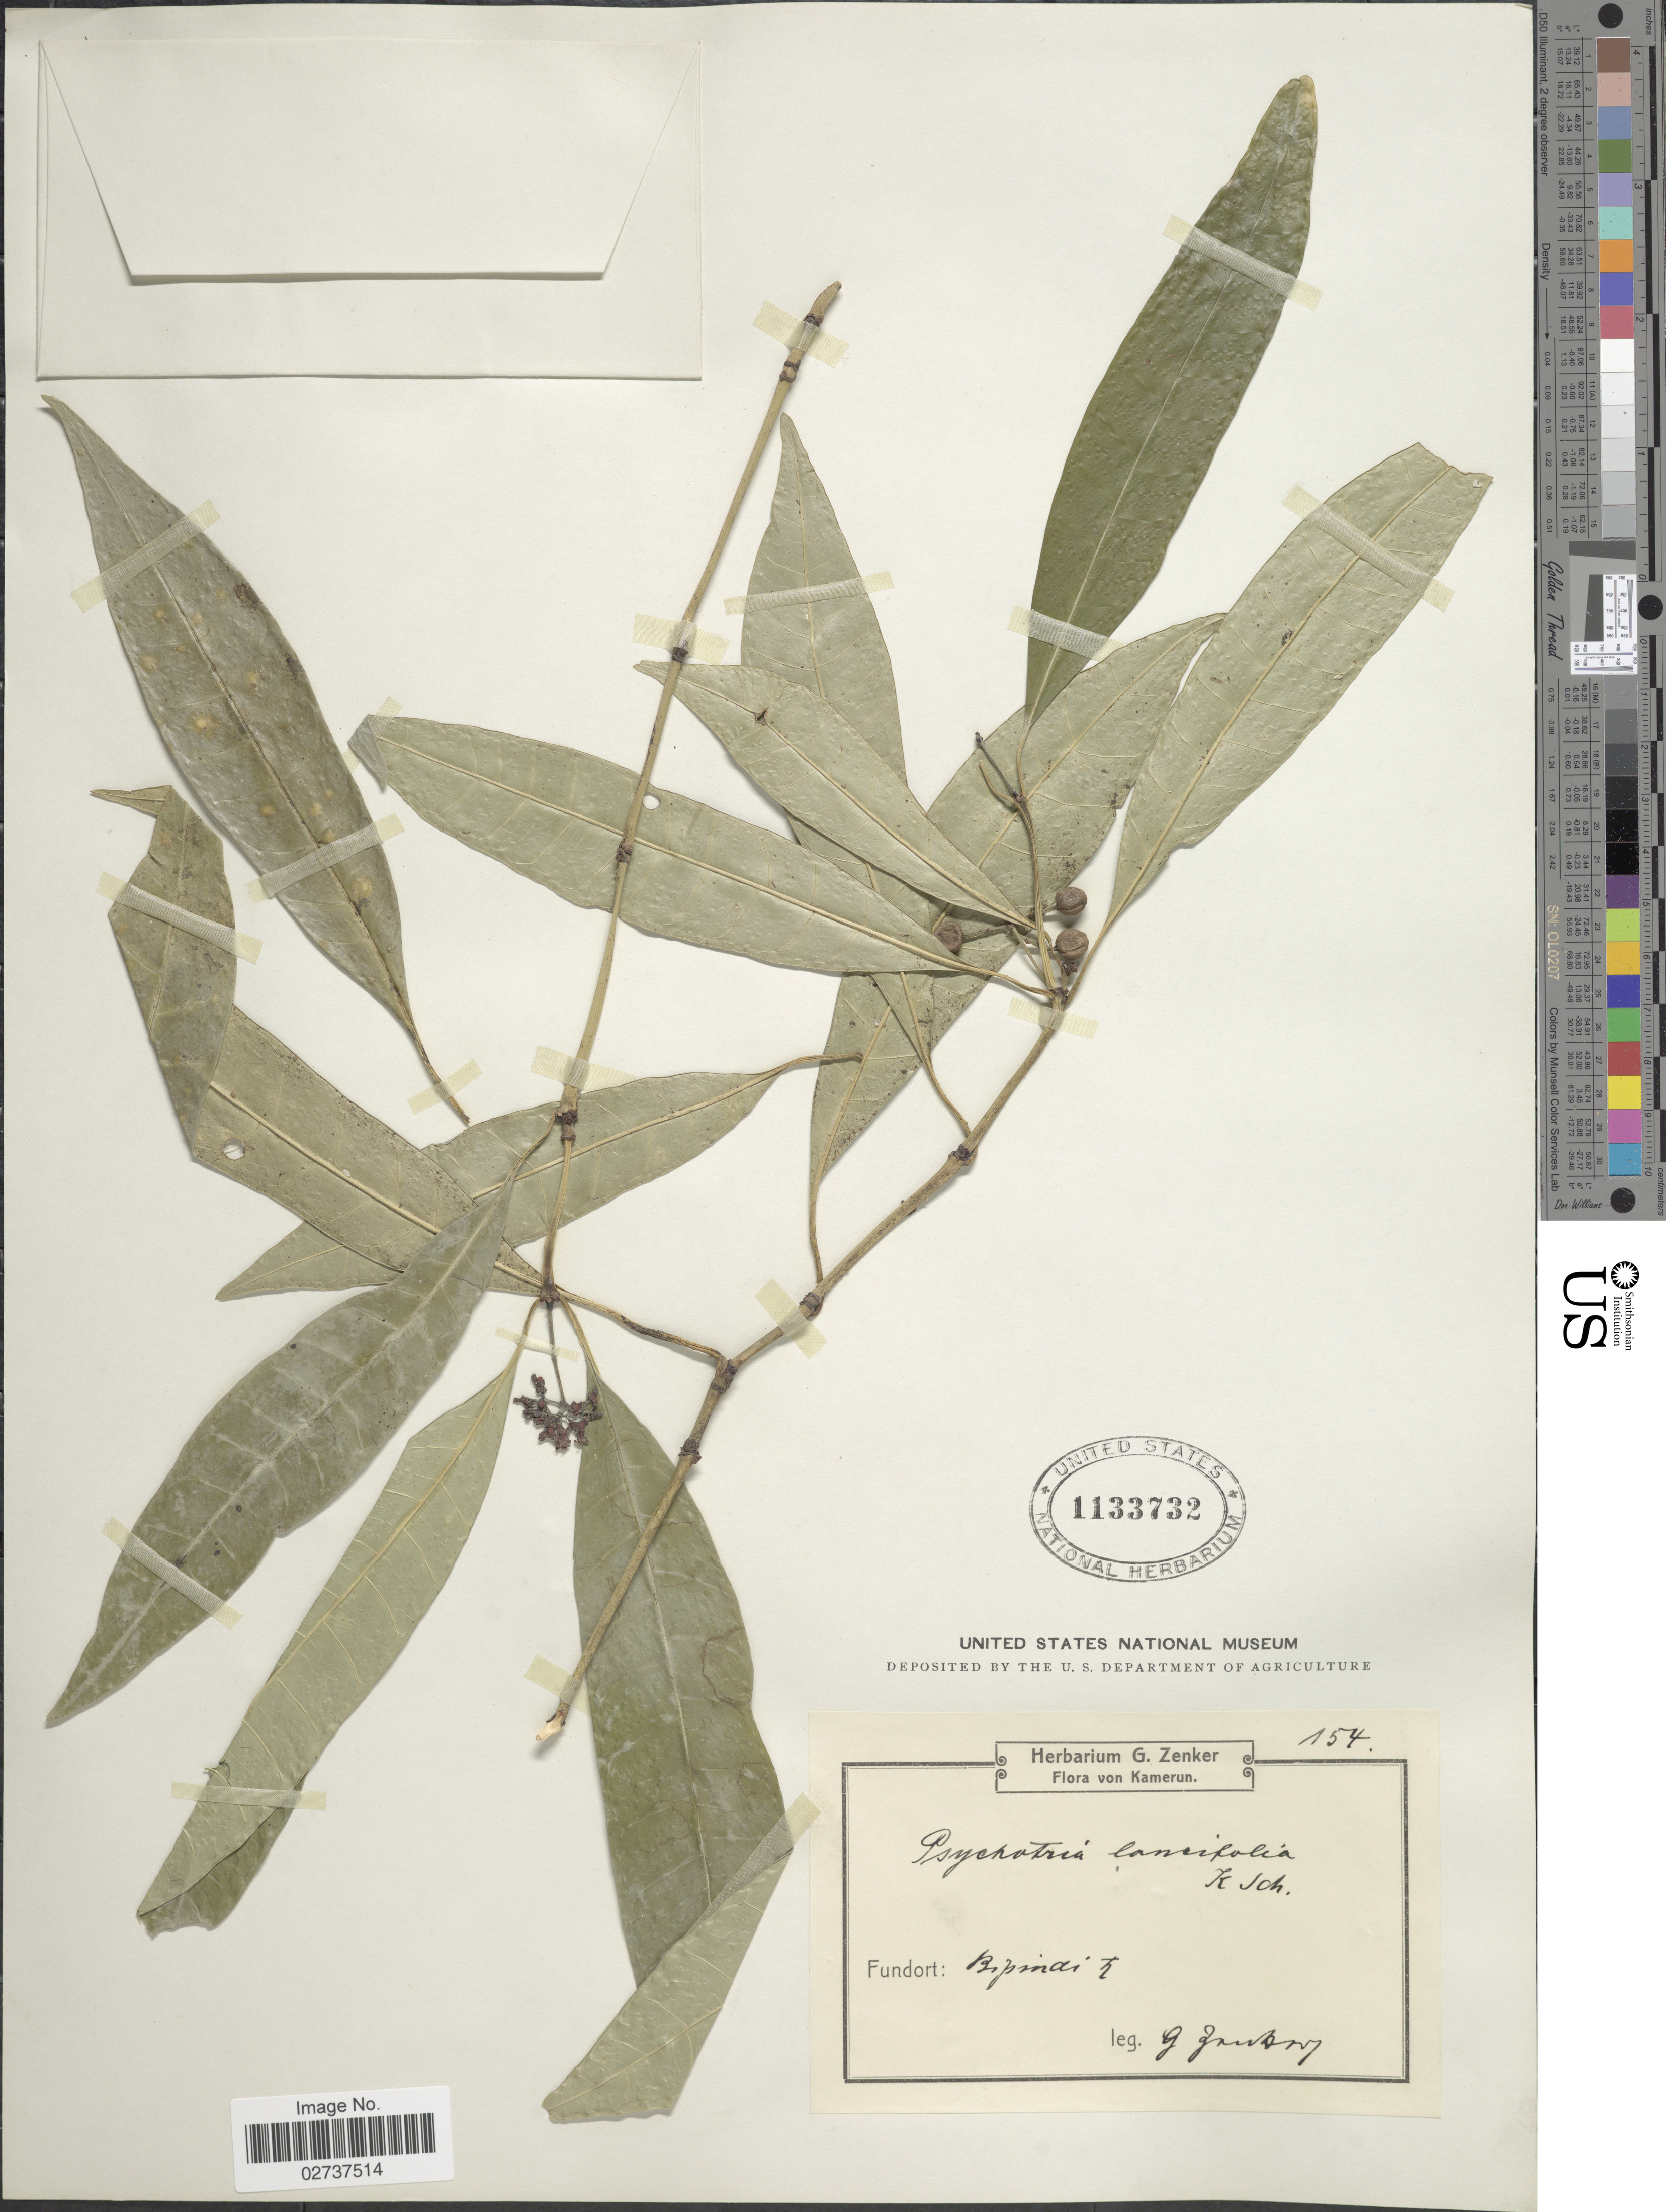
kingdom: Plantae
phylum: Tracheophyta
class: Magnoliopsida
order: Gentianales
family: Rubiaceae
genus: Psychotria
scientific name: Psychotria lanceifolia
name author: K. Schum.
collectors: G. A. Zenker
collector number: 154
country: Cameroon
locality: Kamerun, Bipindi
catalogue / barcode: US 1133732